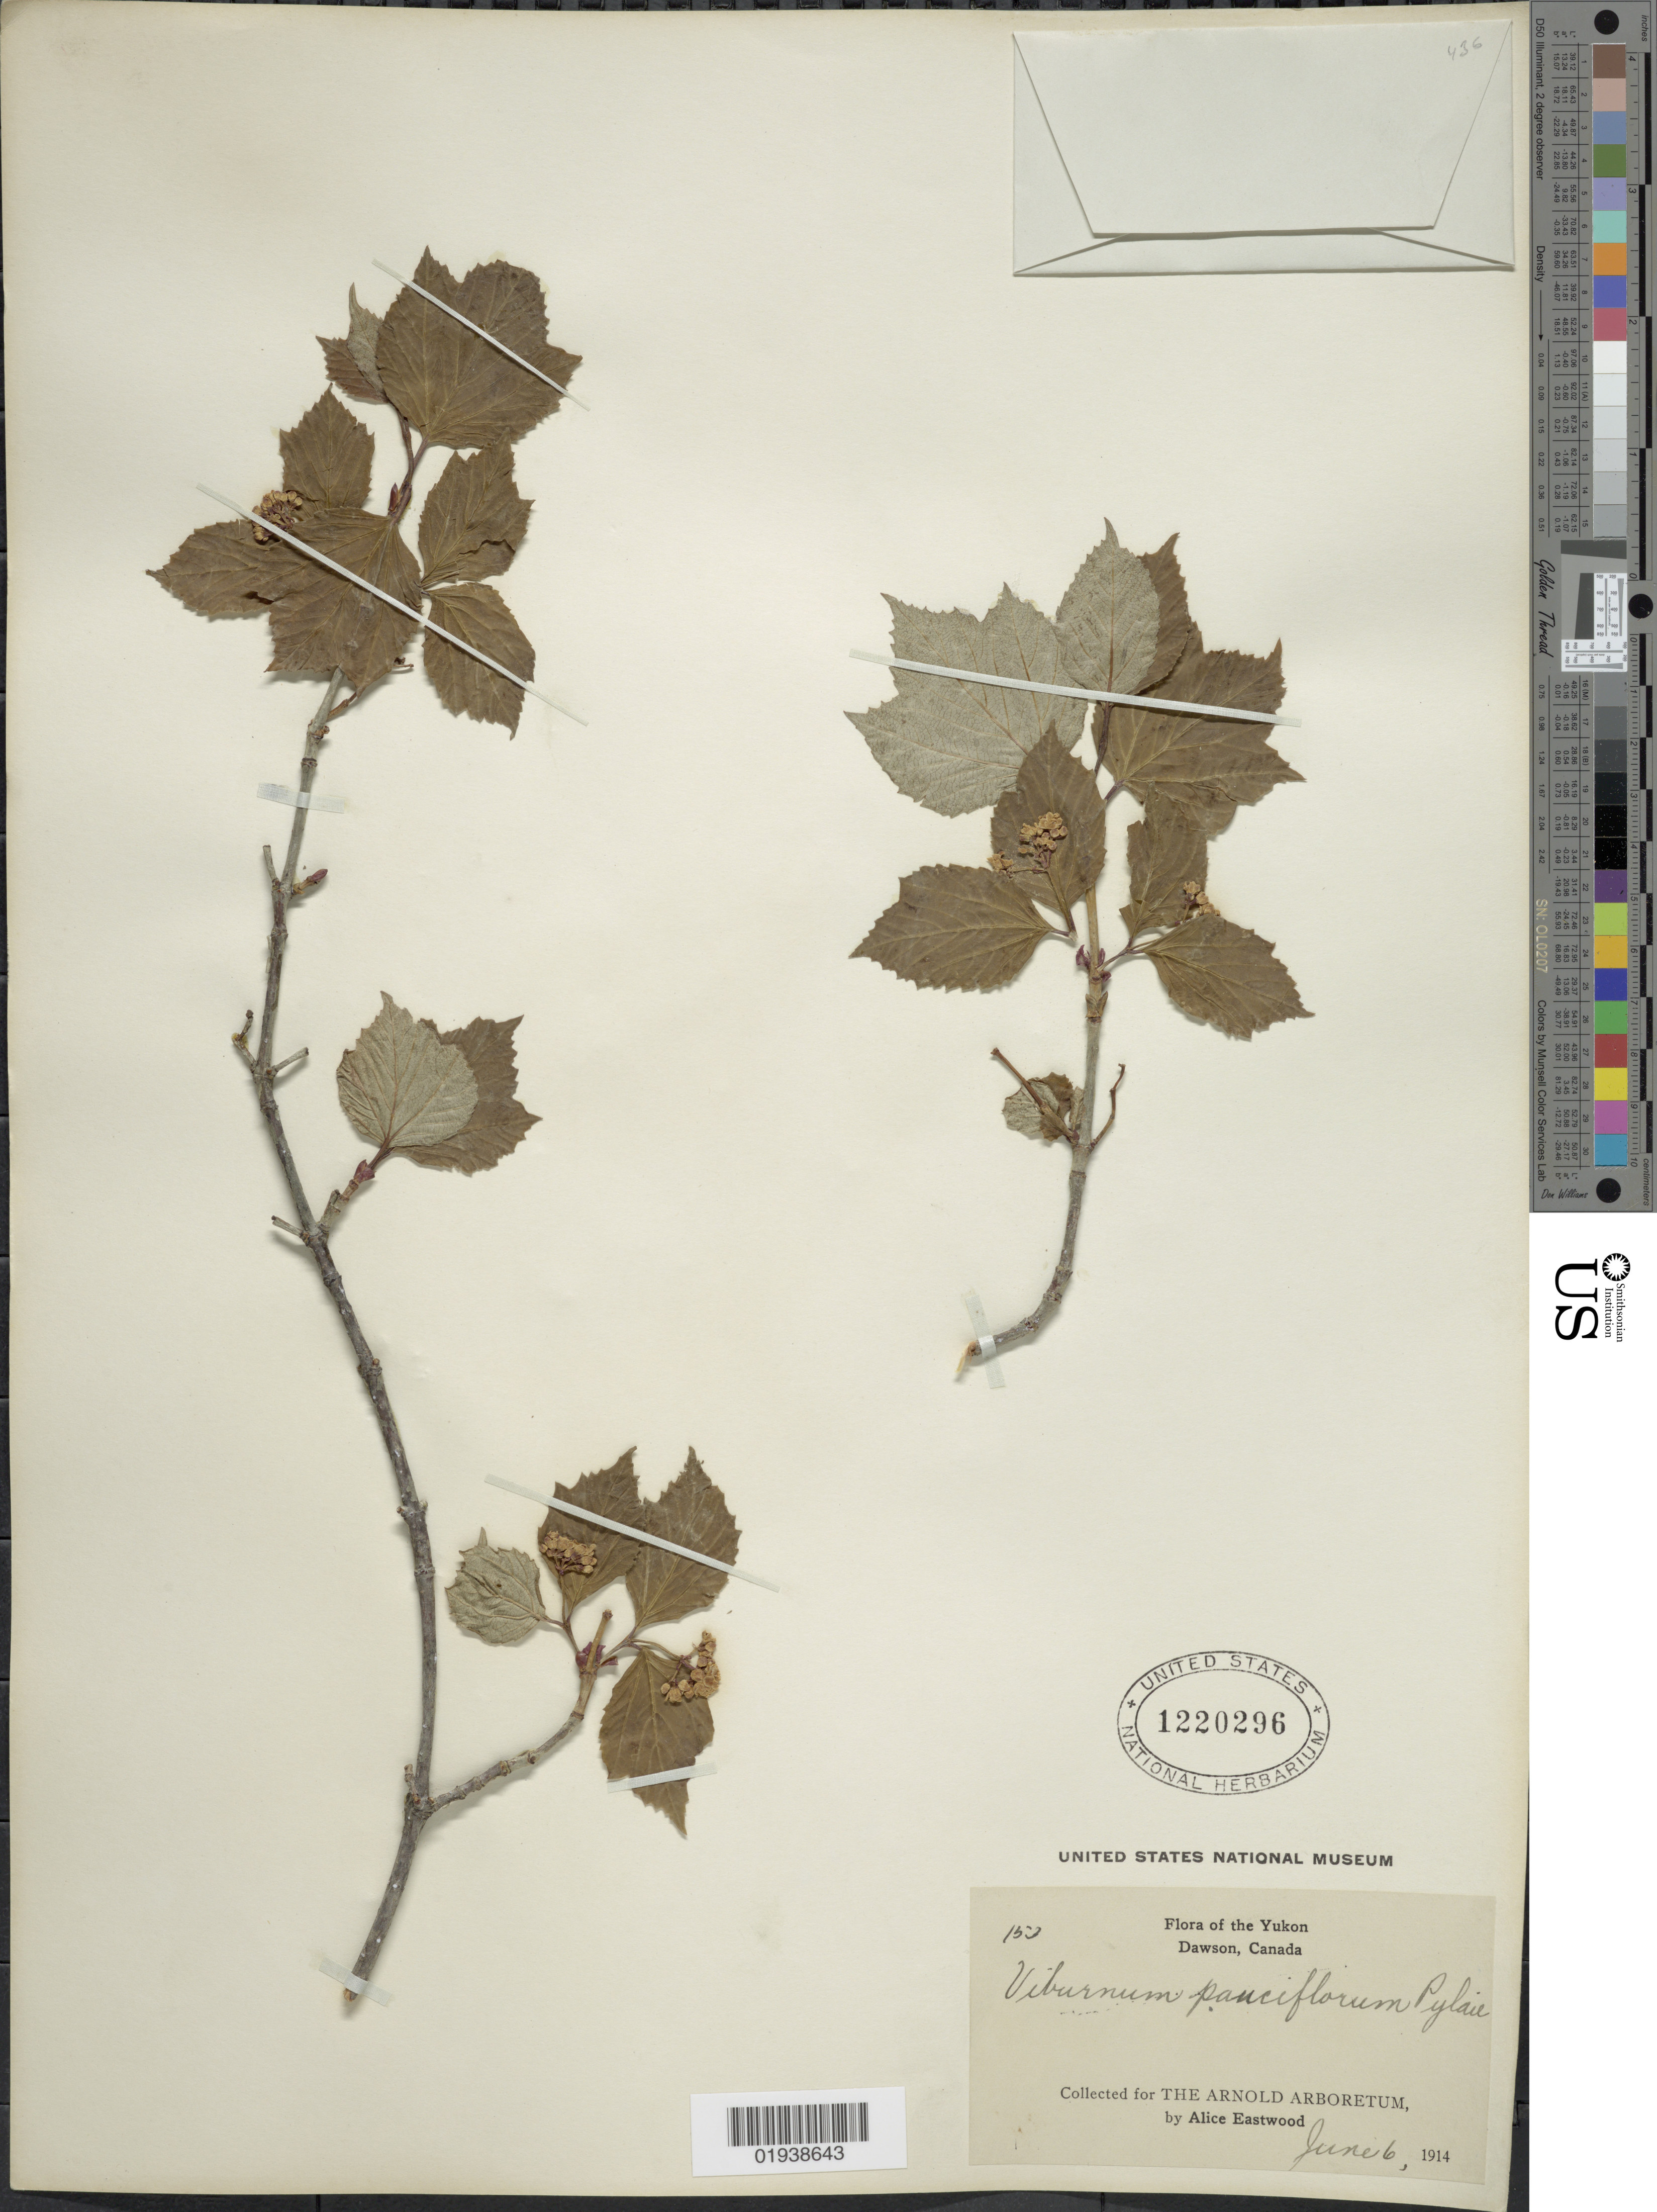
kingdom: Plantae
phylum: Tracheophyta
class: Magnoliopsida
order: Dipsacales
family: Viburnaceae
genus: Viburnum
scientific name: Viburnum edule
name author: (Michx.) Raf.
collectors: A. Eastwood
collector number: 153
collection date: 1914-06-06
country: Canada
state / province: Yukon Territory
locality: The Yukon. Dawson.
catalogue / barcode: US 1220296